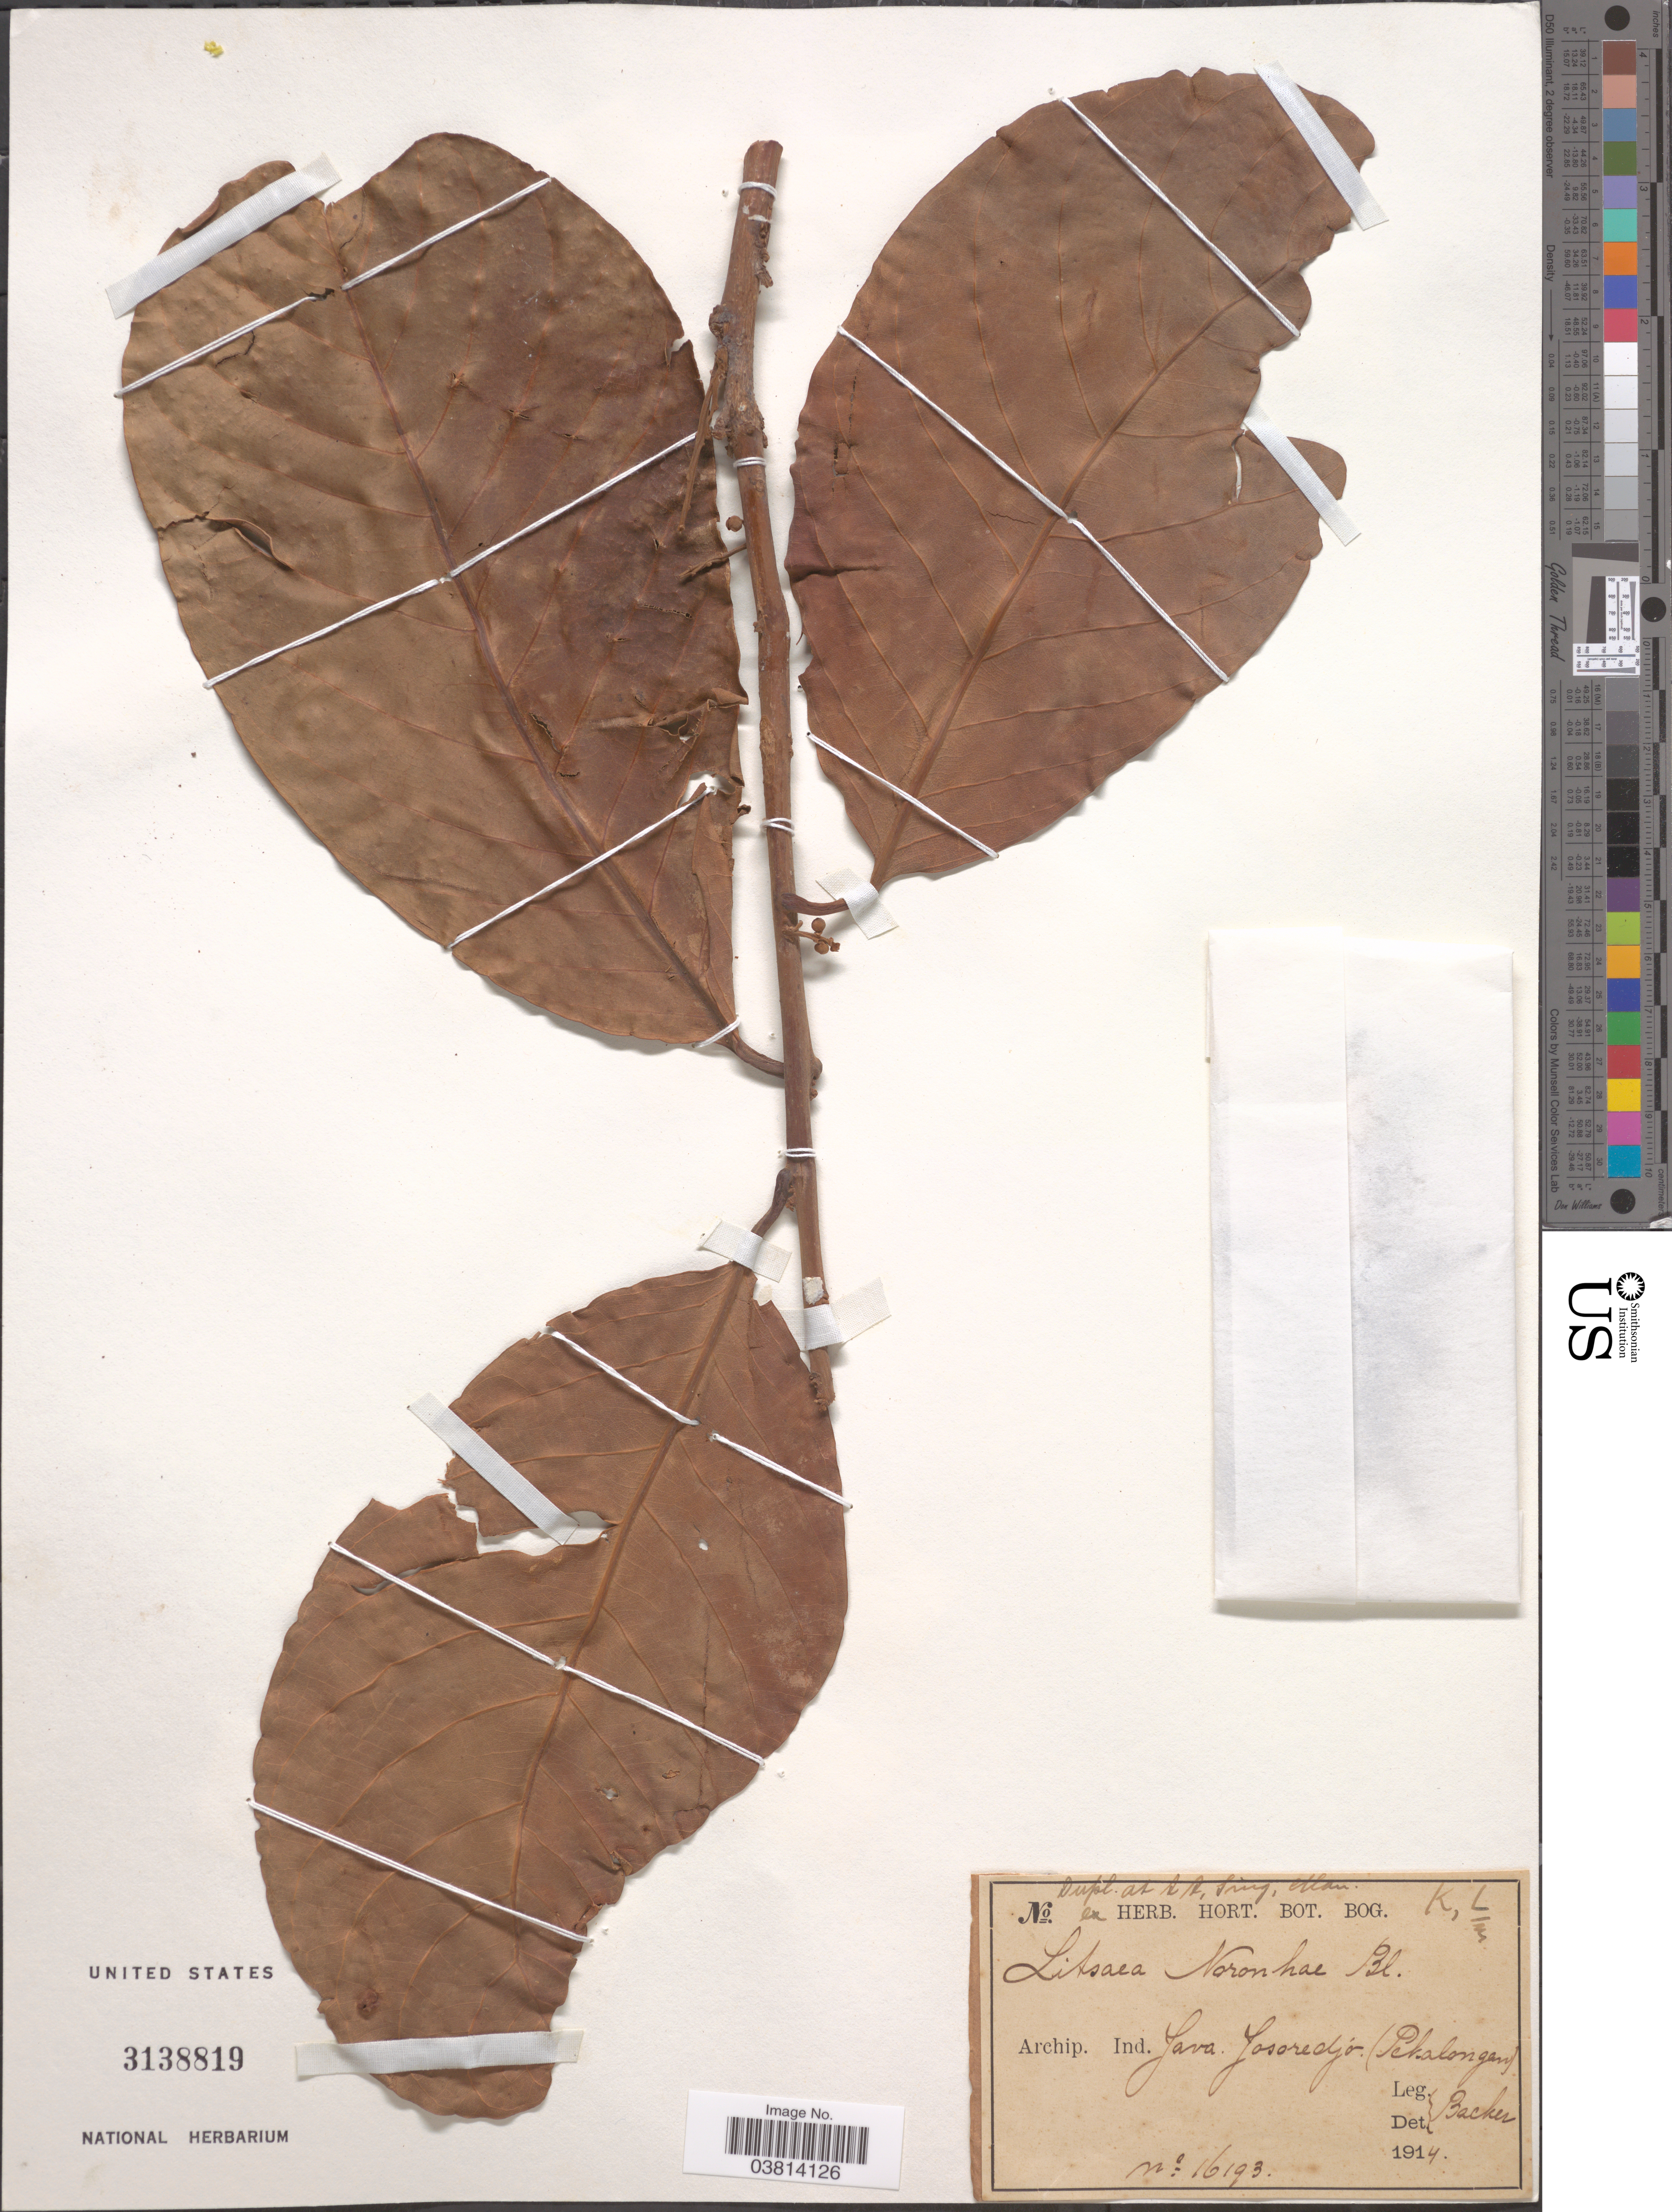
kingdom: Plantae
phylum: Tracheophyta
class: Magnoliopsida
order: Laurales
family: Lauraceae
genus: Litsea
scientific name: Litsea noronhae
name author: Blume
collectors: Backer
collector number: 16193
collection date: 1914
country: Indonesia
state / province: Java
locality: Archip. Ind. Java Josoredjo (Pekalongan).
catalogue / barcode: US 3138819